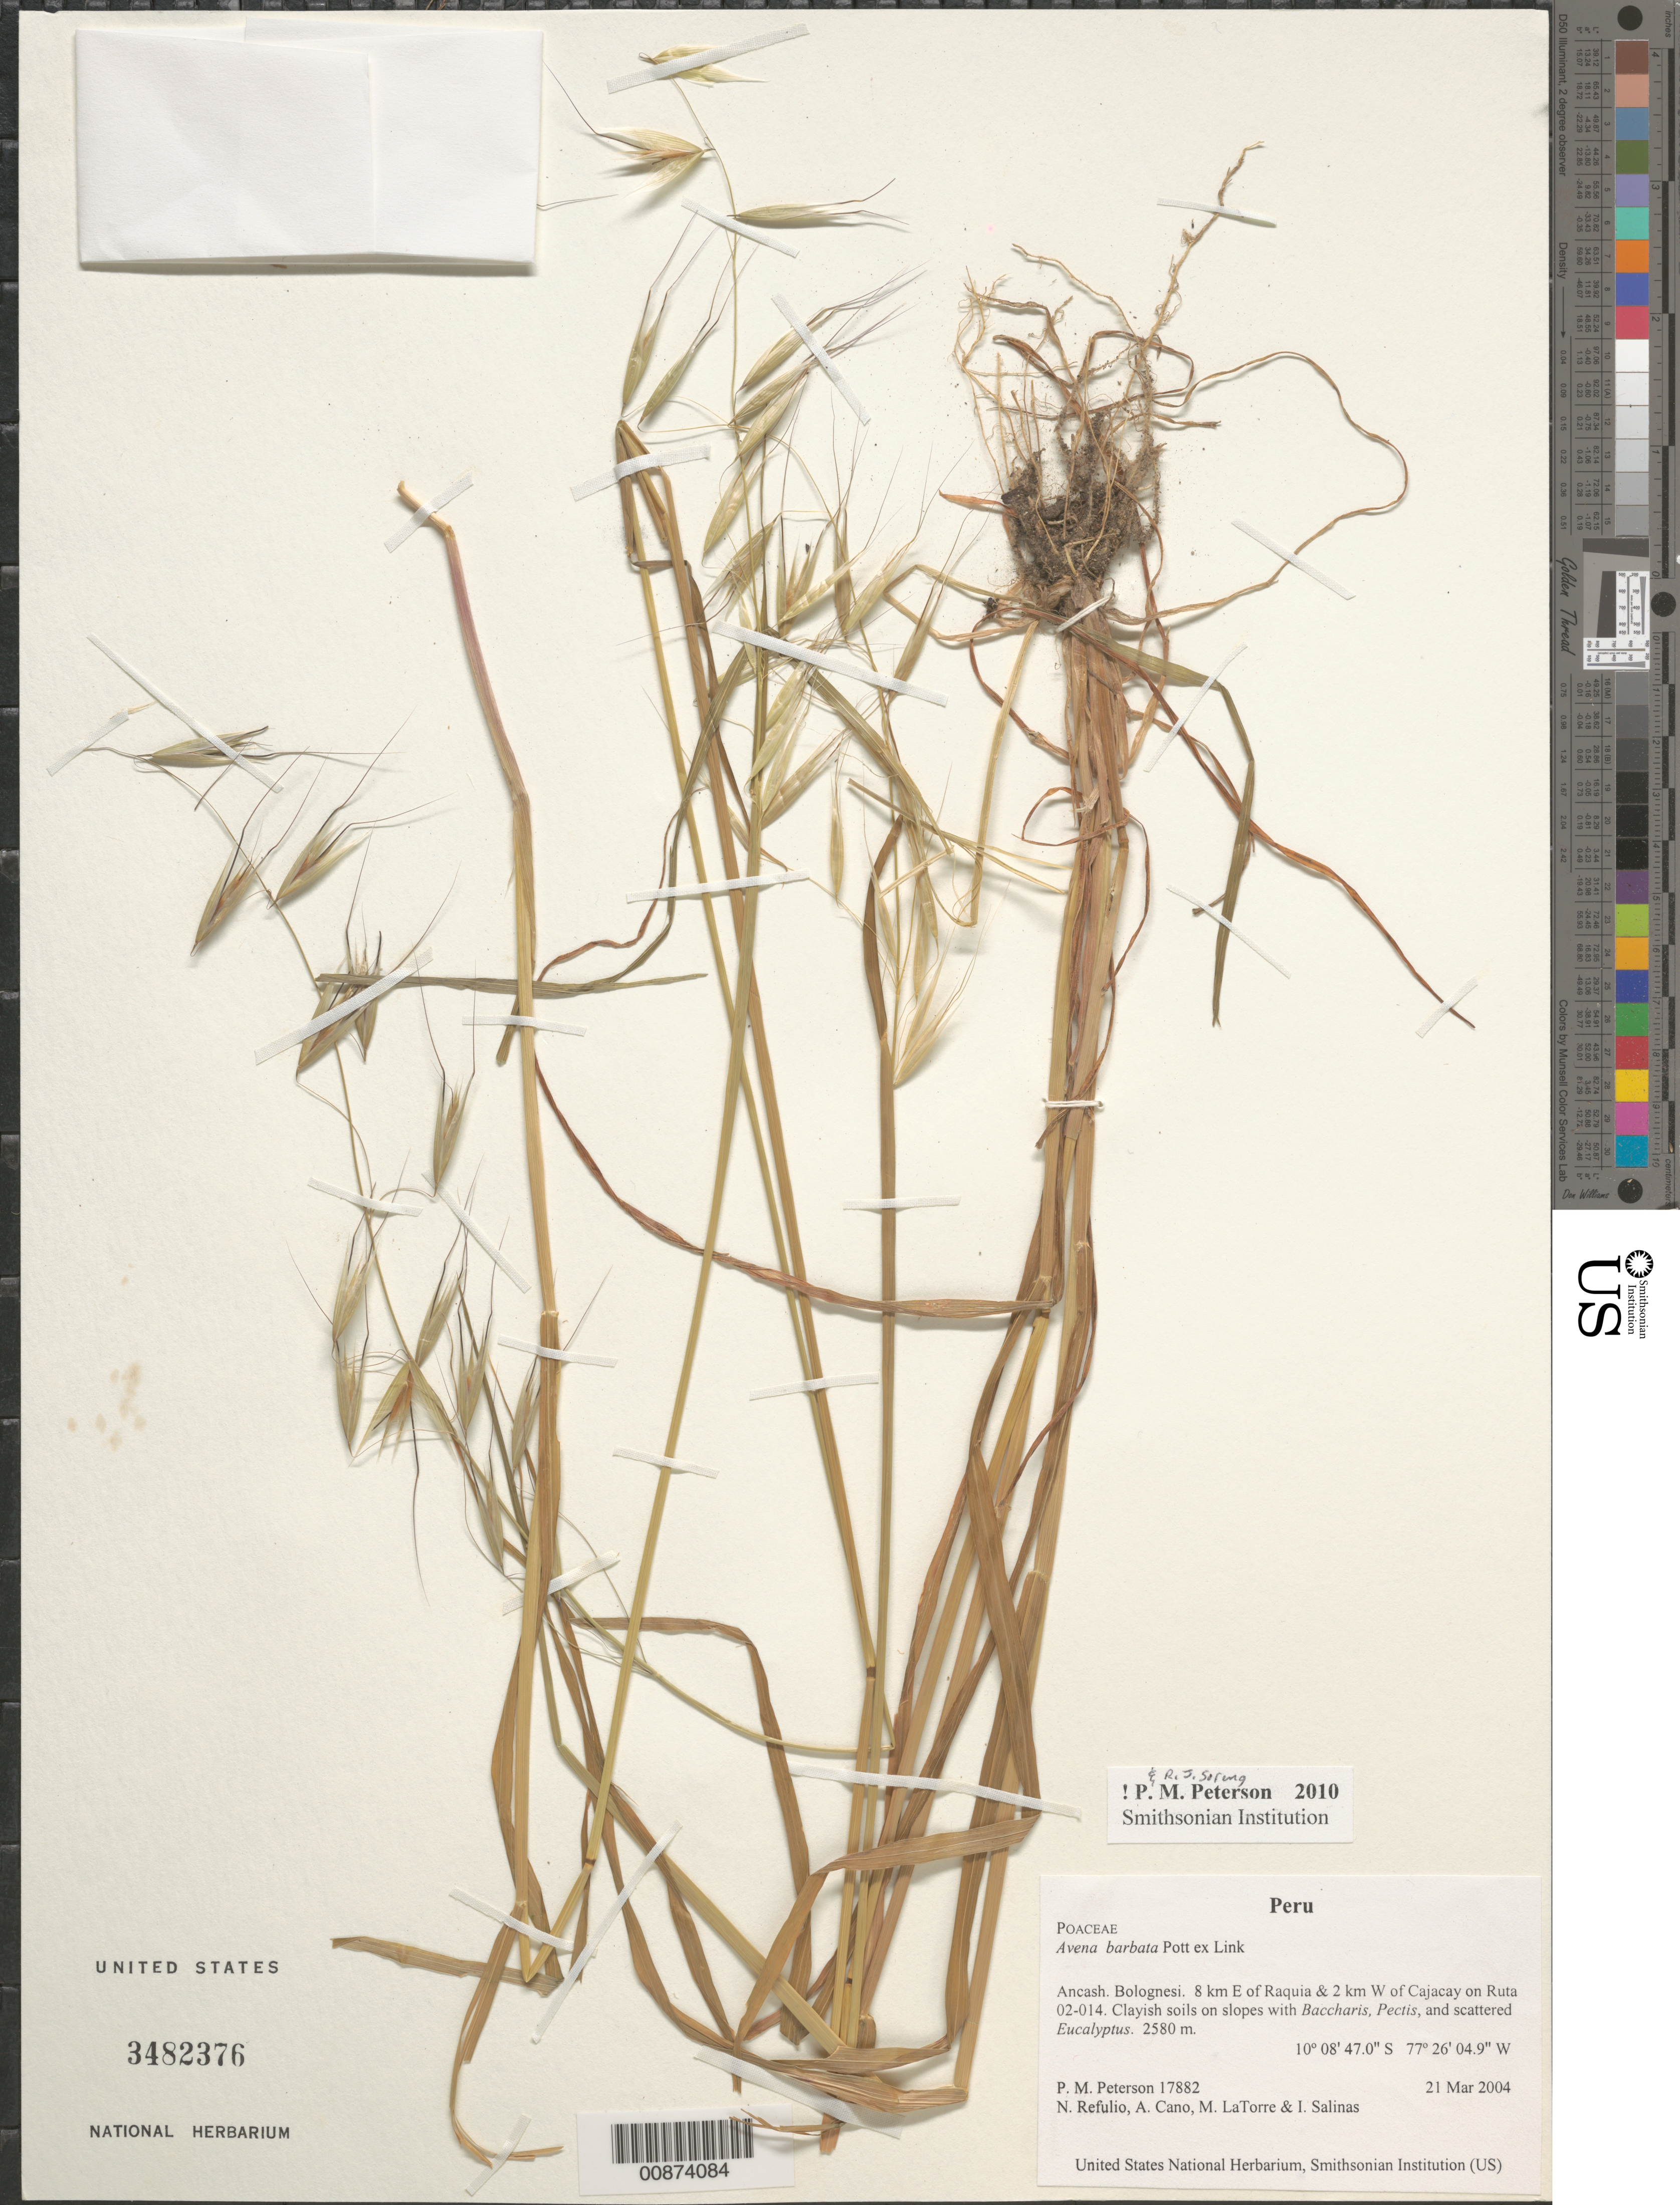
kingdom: Plantae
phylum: Tracheophyta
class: Liliopsida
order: Poales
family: Poaceae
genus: Avena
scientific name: Avena barbata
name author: Pott ex Link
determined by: Peterson, Paul M.; Soreng, Robert J.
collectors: P. M. Peterson, N. Refulio-Rodríguez, A. Cano, M. Torre & I. Salinas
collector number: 17882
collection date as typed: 21 Mar 2004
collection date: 2004-03-21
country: Peru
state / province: Ancash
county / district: Bolognesi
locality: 8 km E of Raquia & 2 km W of Cajacay on Ruta 02-014. Clayish soils on slopes with Baccharis, Pectis, and scattered Eucalyptus.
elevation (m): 2580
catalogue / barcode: US 3482376